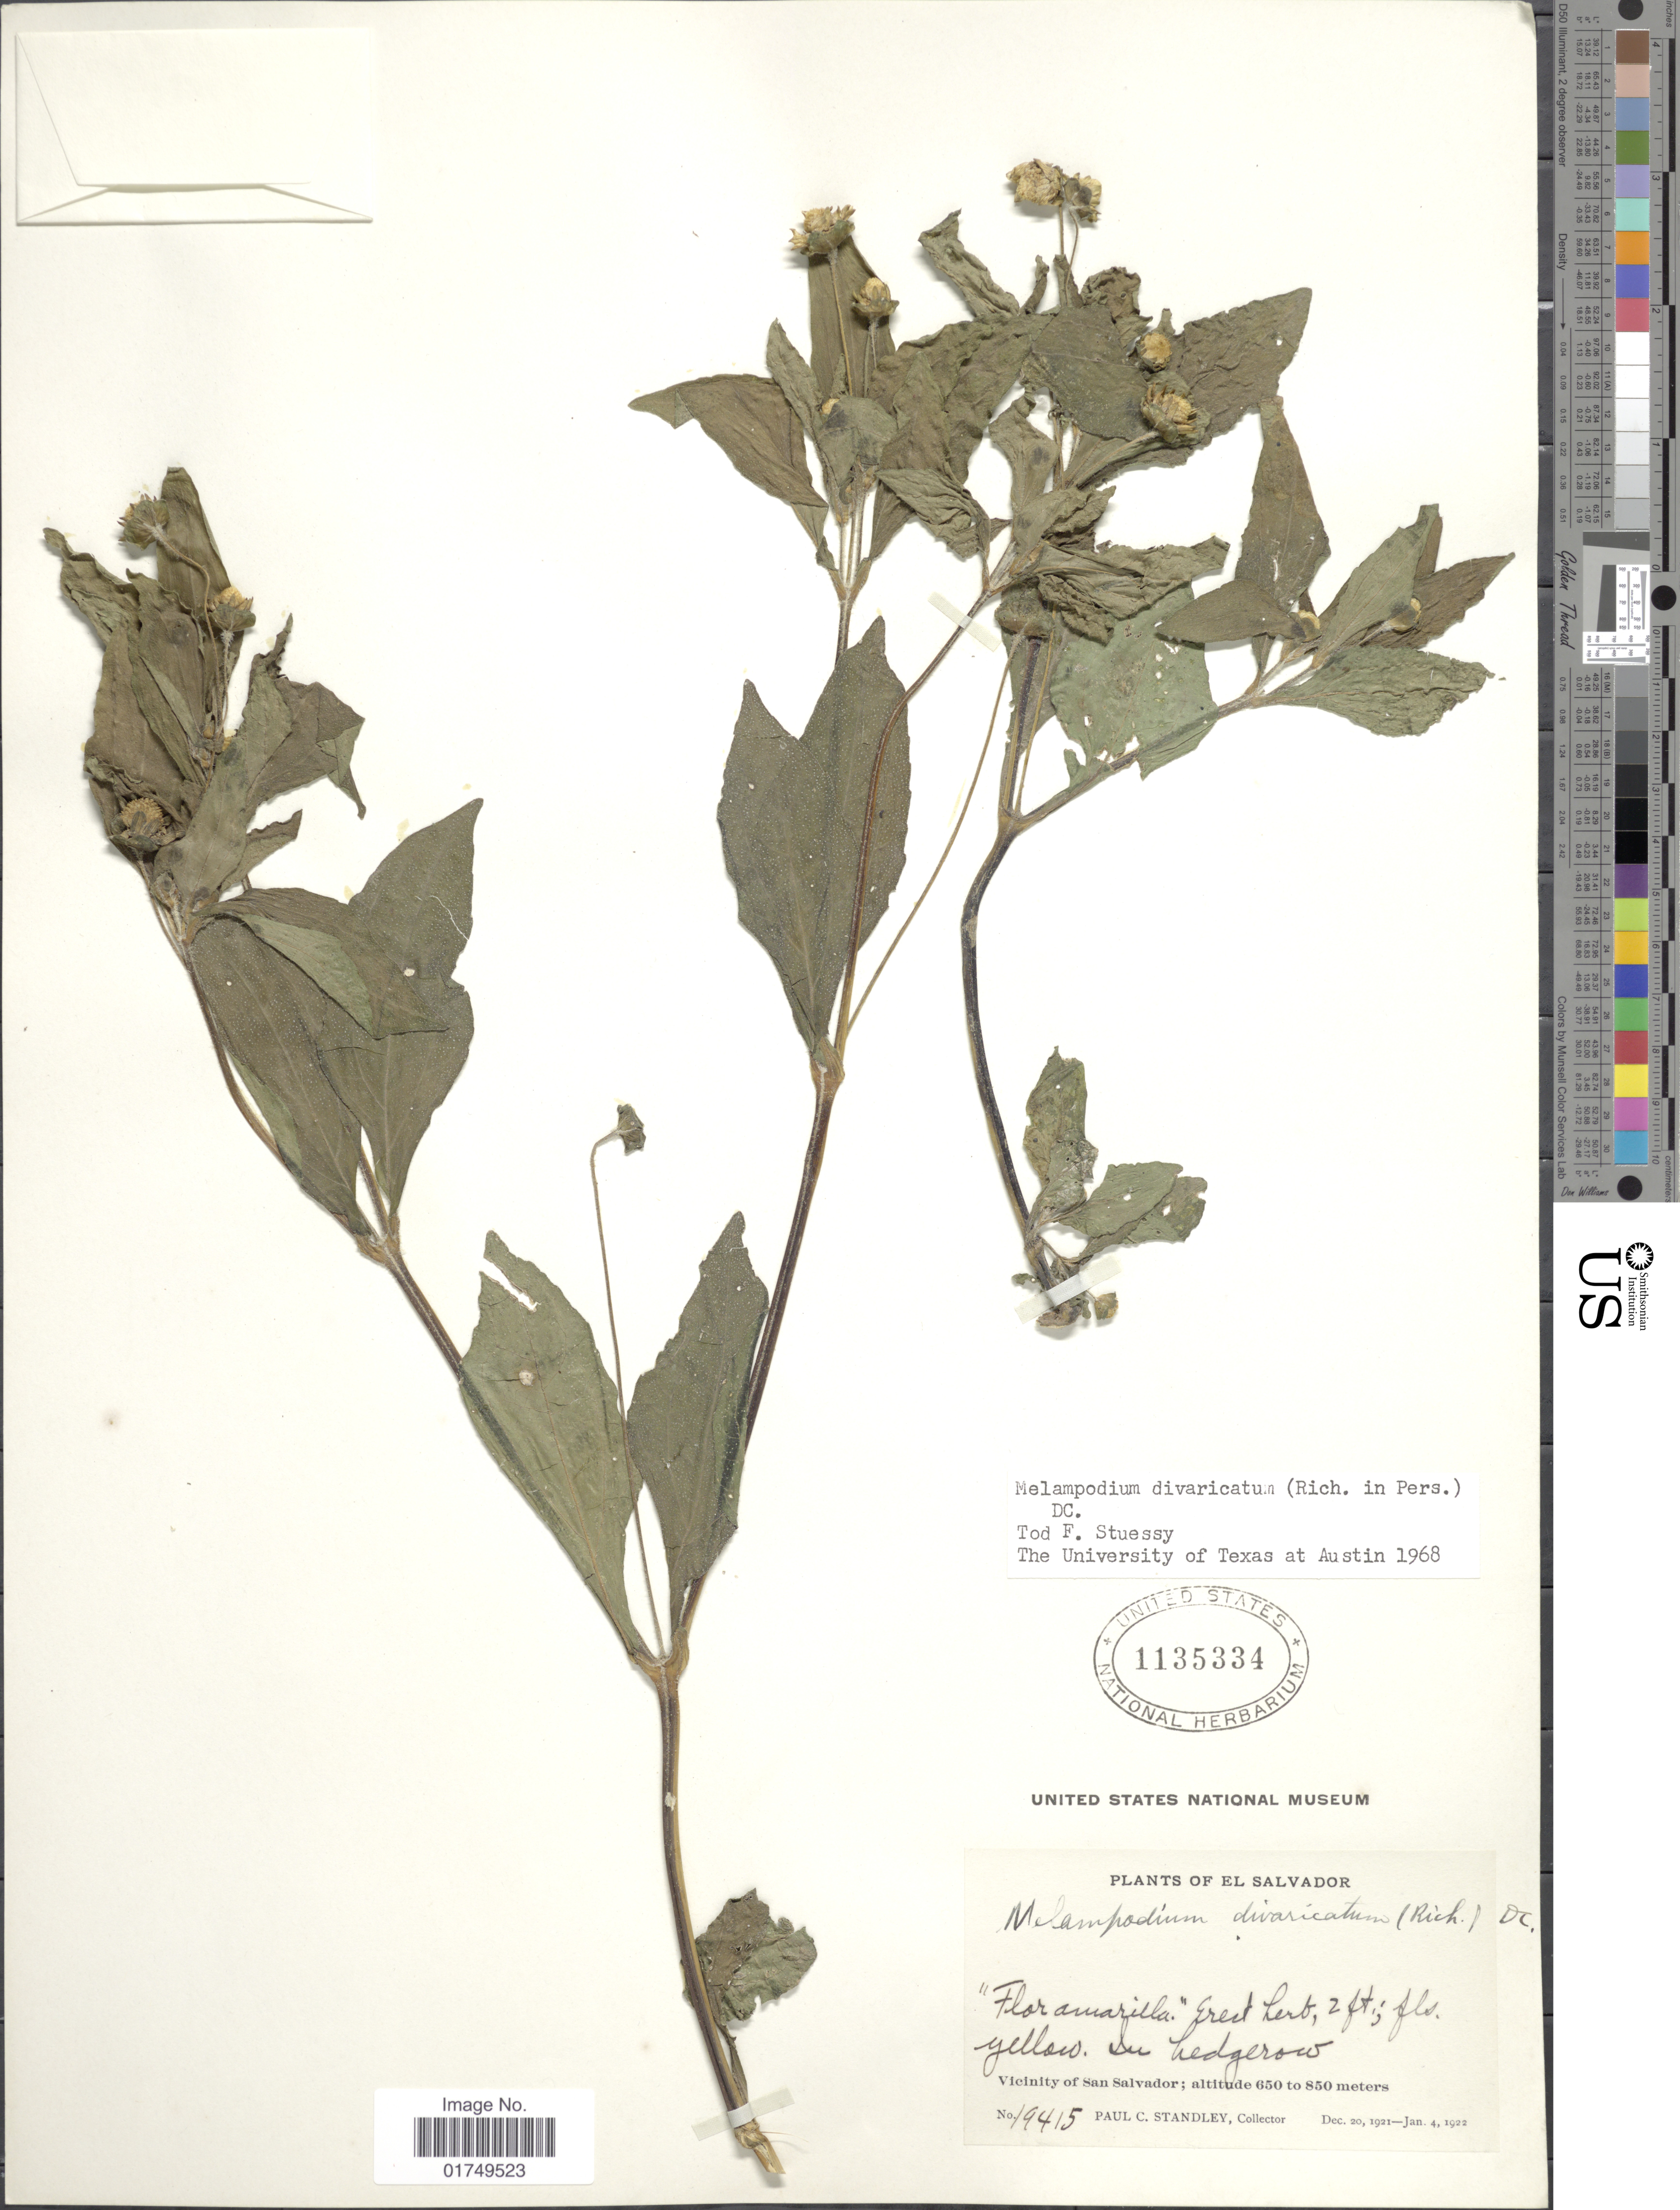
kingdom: Plantae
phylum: Tracheophyta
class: Magnoliopsida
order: Asterales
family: Asteraceae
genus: Melampodium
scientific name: Melampodium divaricatum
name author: (Rich.) DC.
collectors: P. C. Standley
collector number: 19415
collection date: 1921-12-20/1922-01-04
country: El Salvador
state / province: San Salvador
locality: Vicinity of San Salvador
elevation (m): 650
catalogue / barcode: US 1135334